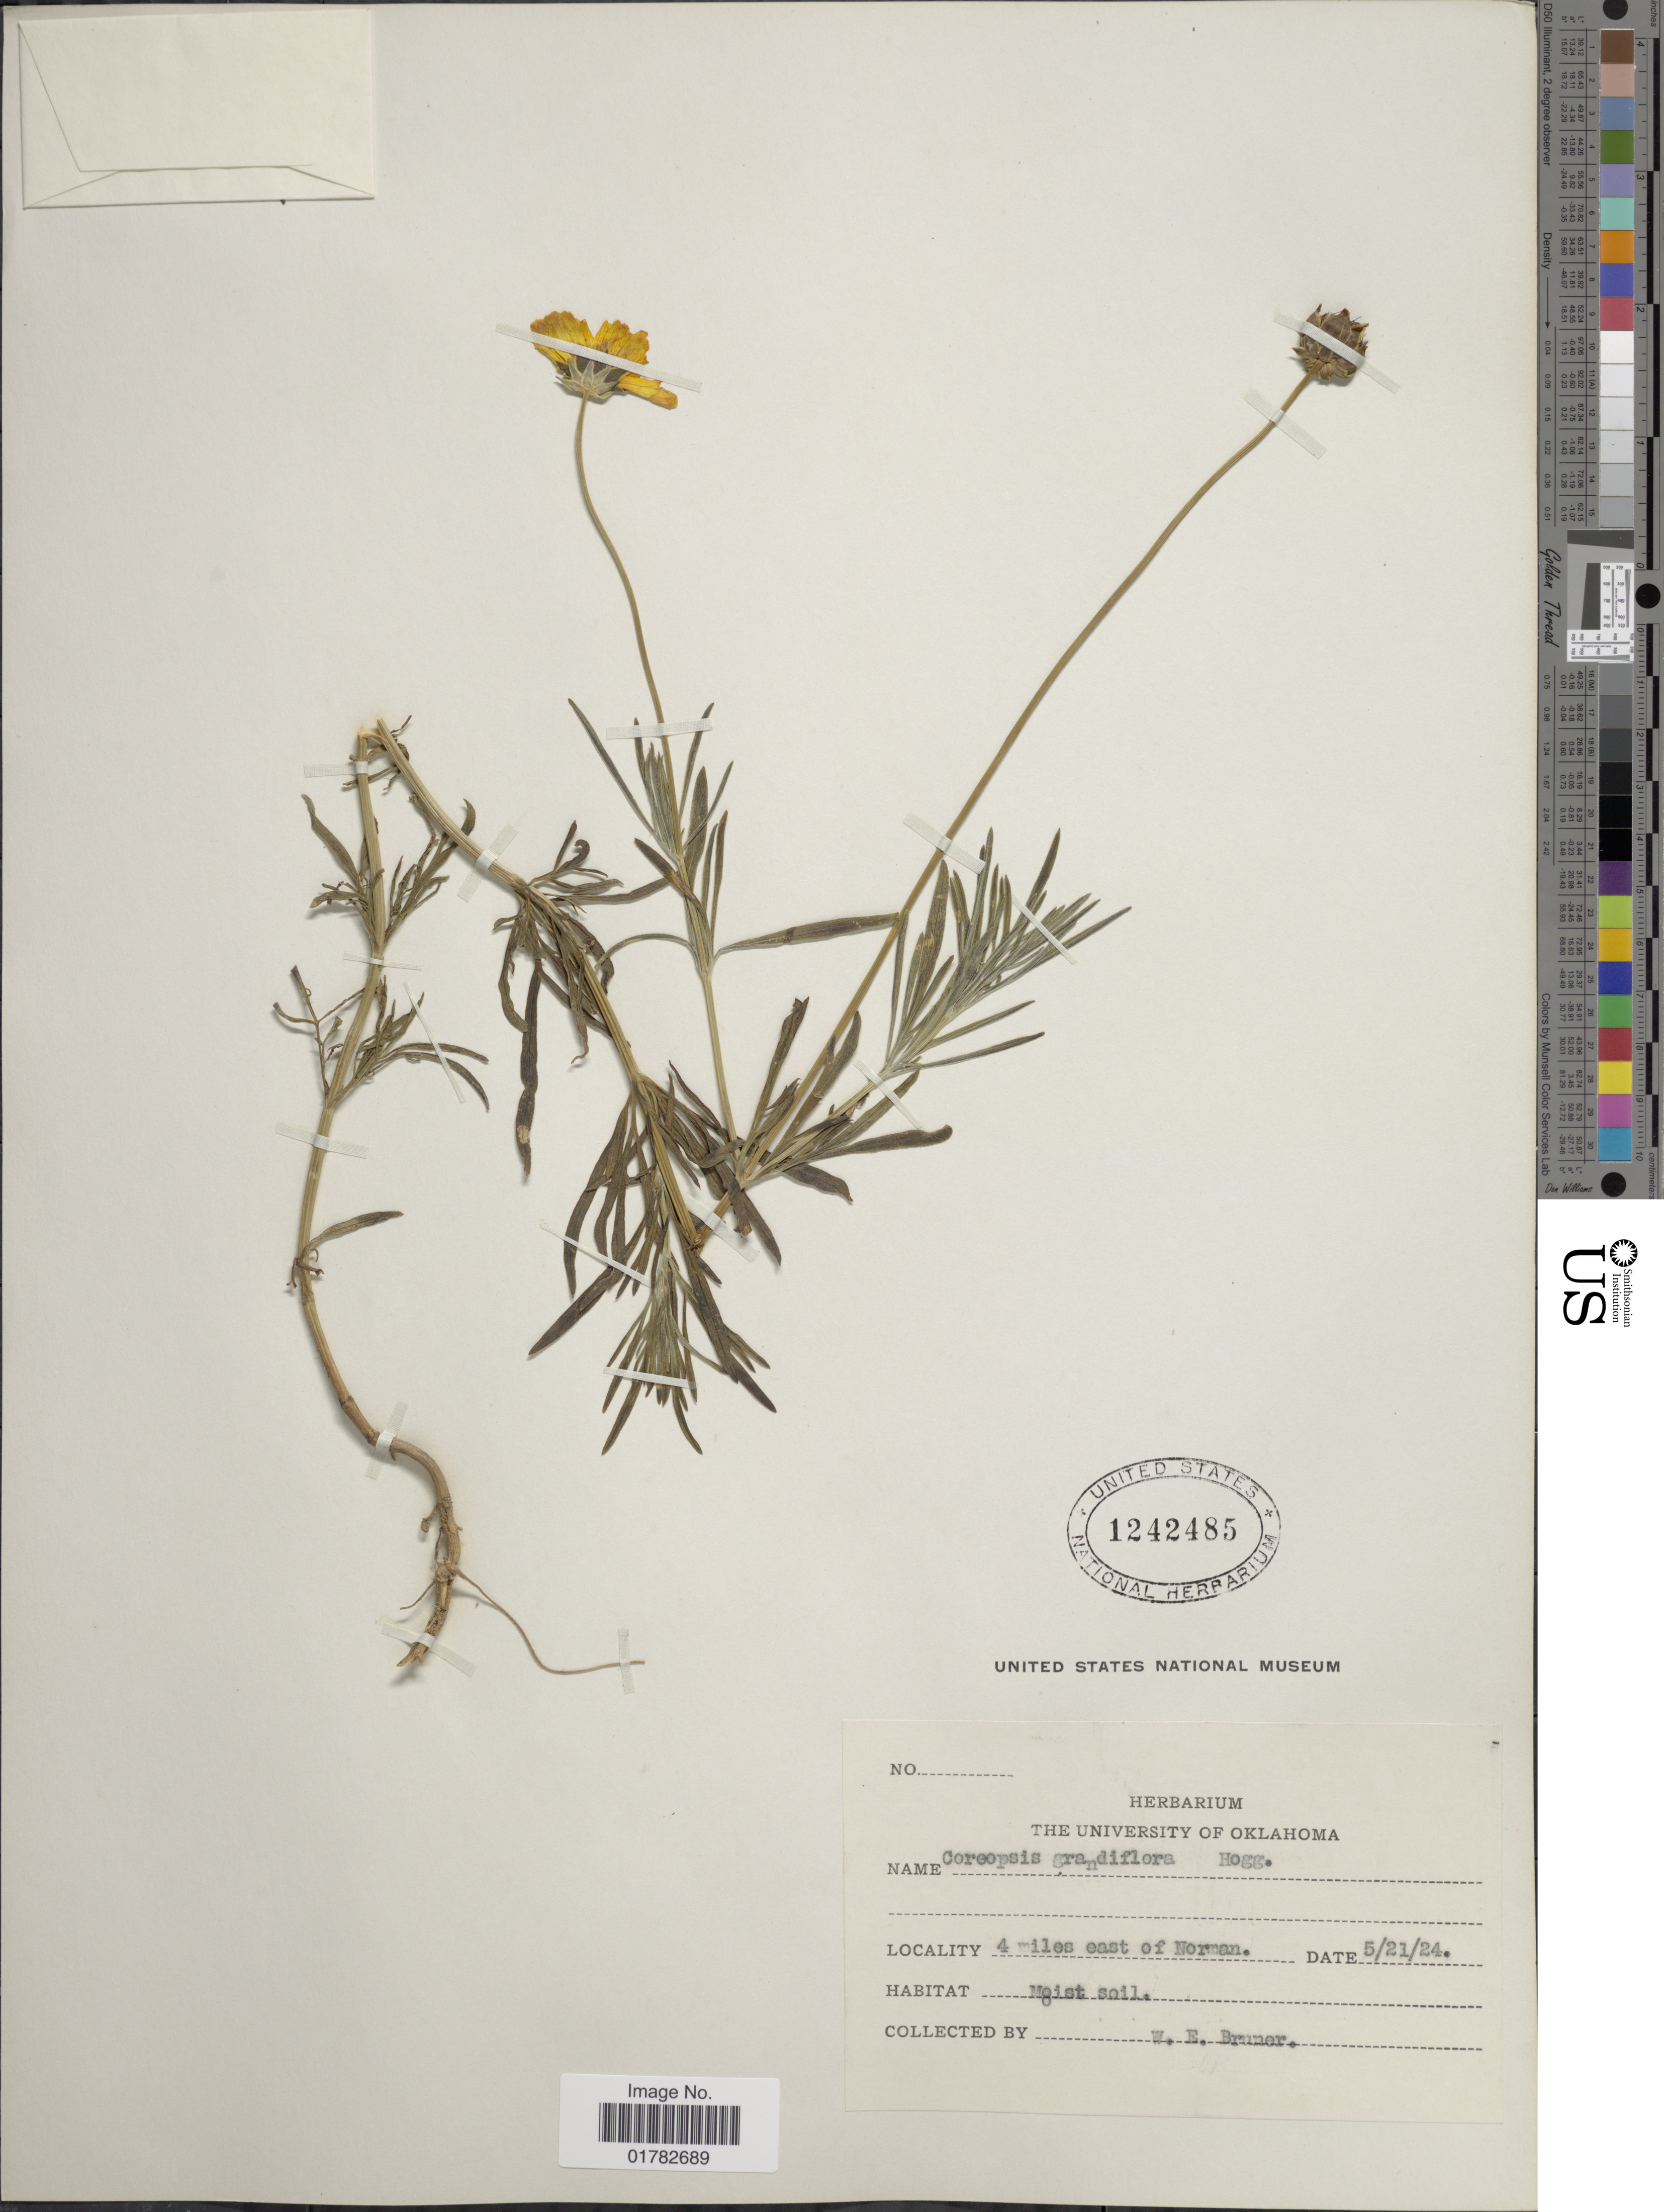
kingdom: Plantae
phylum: Tracheophyta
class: Magnoliopsida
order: Asterales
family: Asteraceae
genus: Coreopsis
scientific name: Coreopsis grandiflora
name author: Nutt.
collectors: W. Bruner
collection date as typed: Transcribed d/m/y: 21/5/24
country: United States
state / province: Oklahoma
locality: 4 miles east of Norman, moist soil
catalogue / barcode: US 1242485